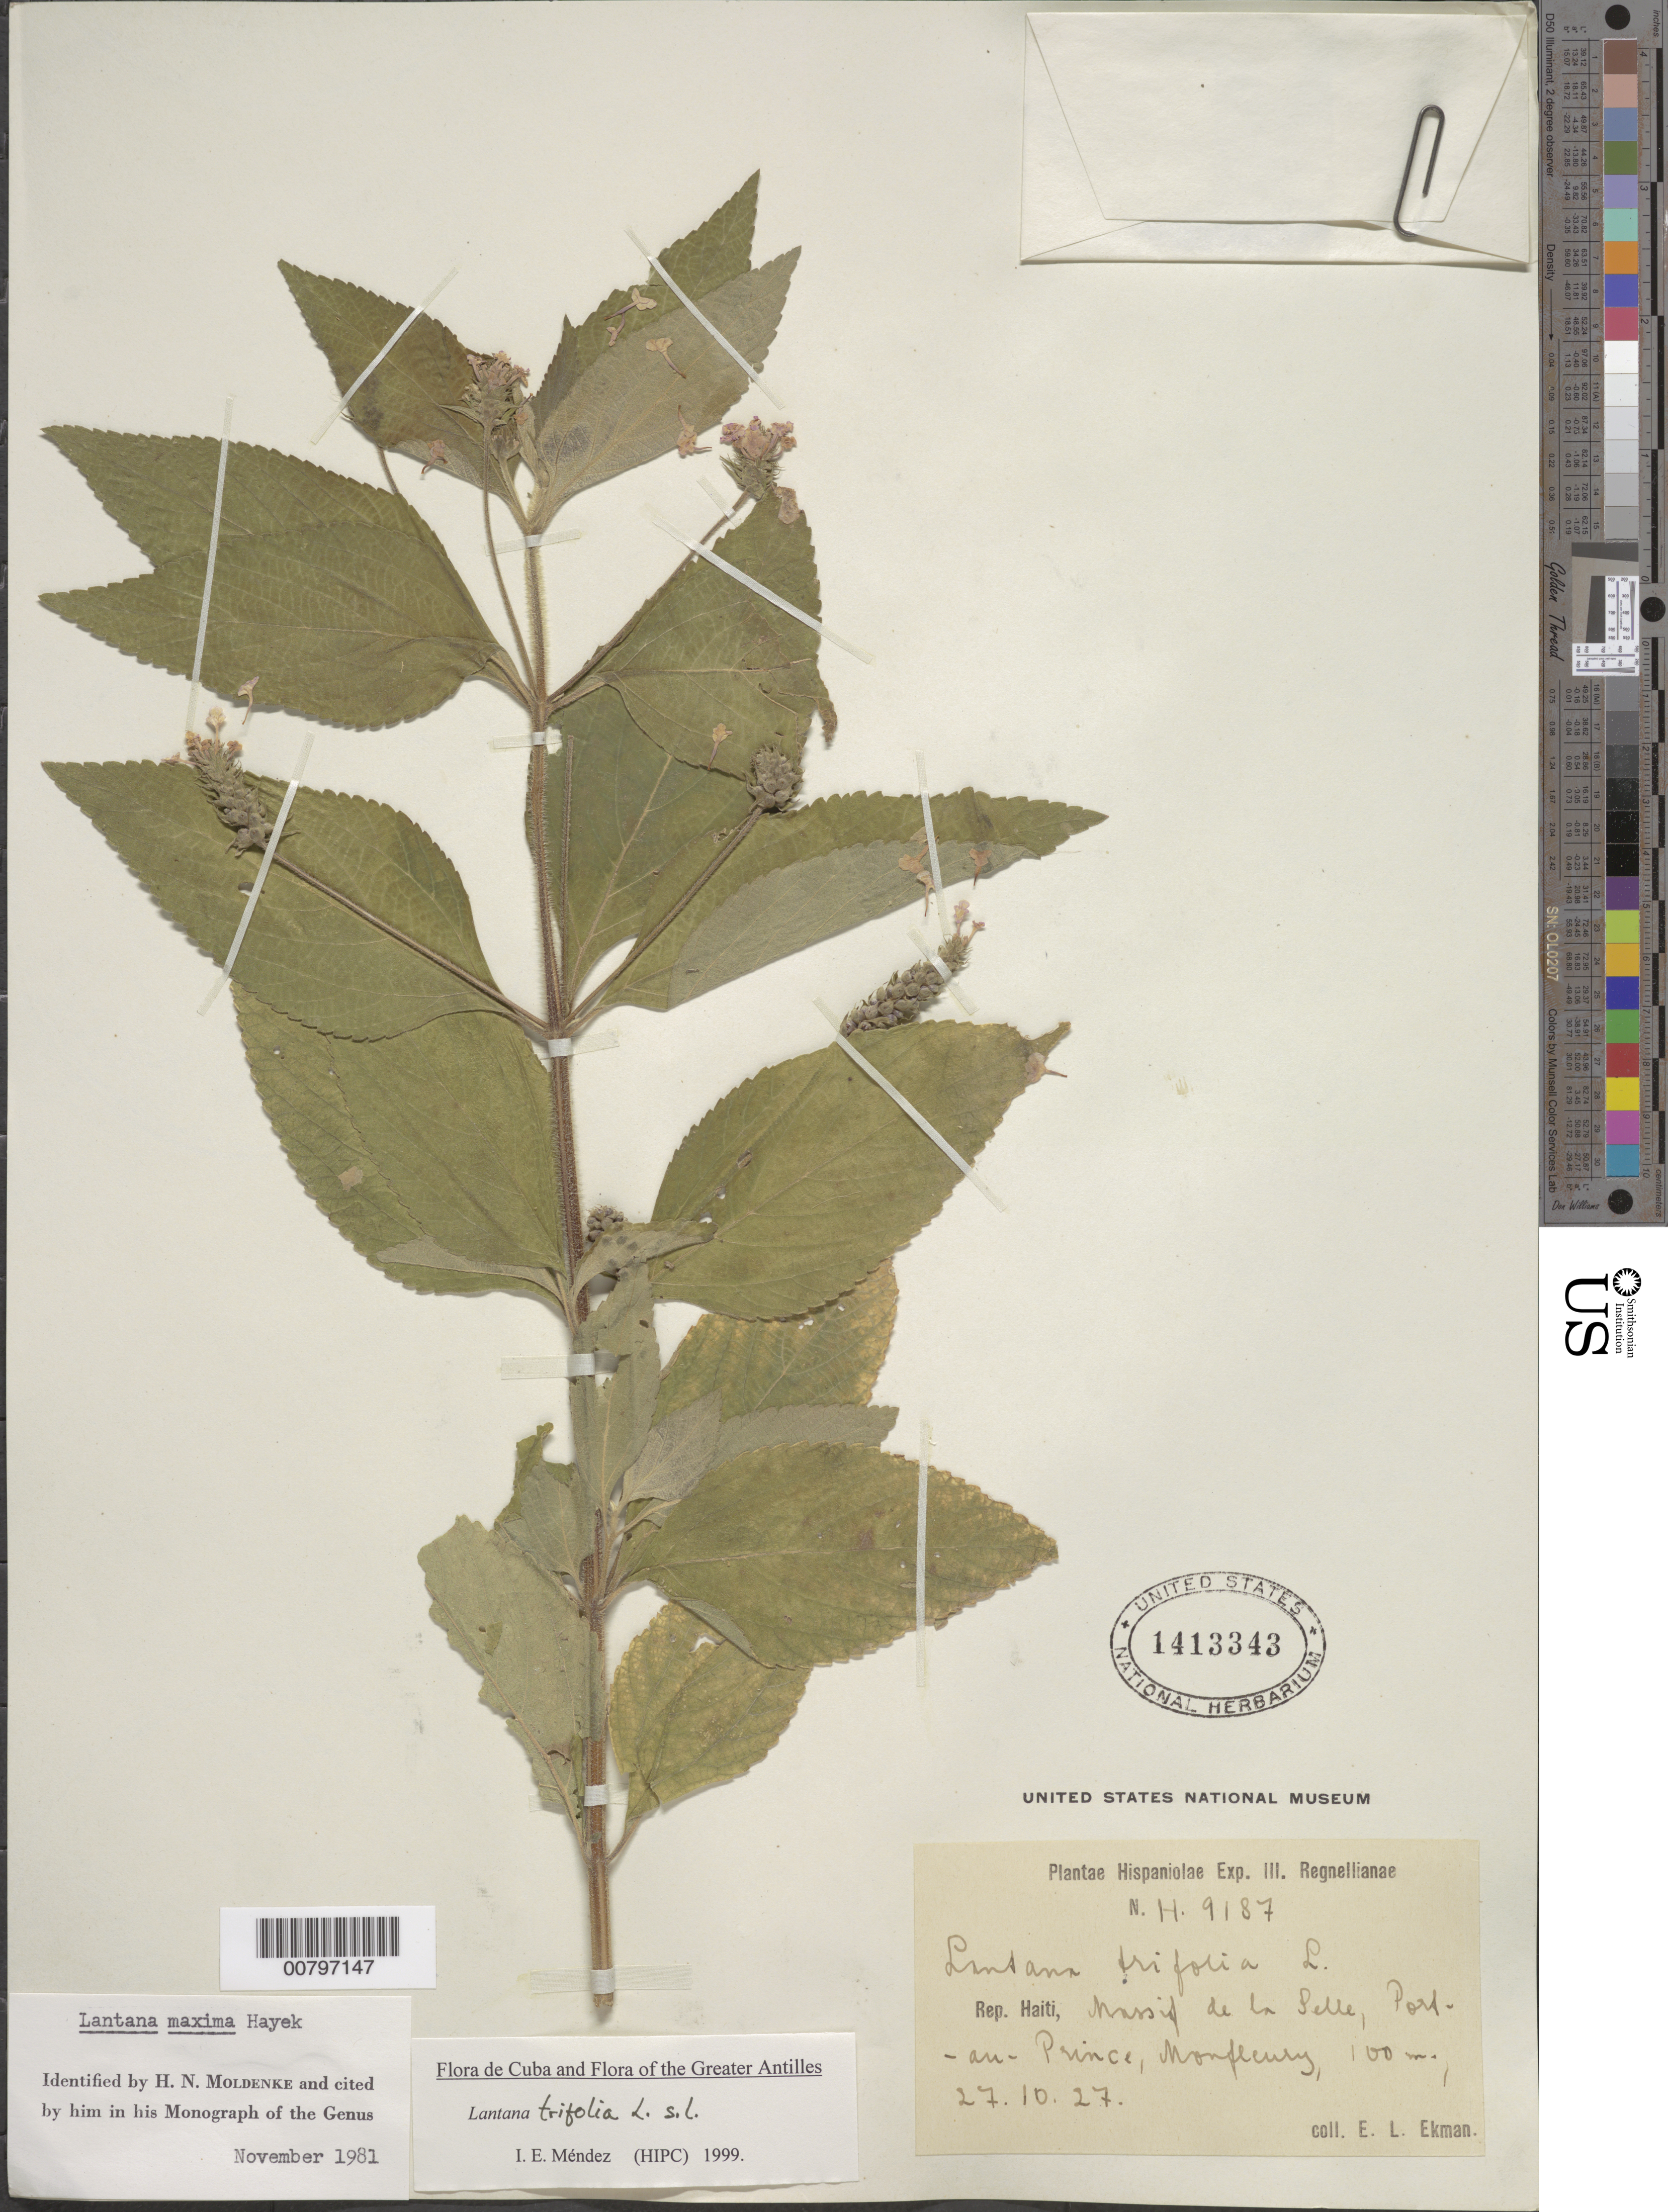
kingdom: Plantae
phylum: Tracheophyta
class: Magnoliopsida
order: Lamiales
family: Verbenaceae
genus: Lantana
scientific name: Lantana trifolia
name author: L.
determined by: Méndez, Isidro E., (HIPC)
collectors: E. L. Ekman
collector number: H 9187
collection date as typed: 27 Oct 1927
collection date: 1927-10-27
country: Haiti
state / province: Ouest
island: Hispaniola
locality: Massif de la Selle, Port-au-Prince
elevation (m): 100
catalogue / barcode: US 1413343